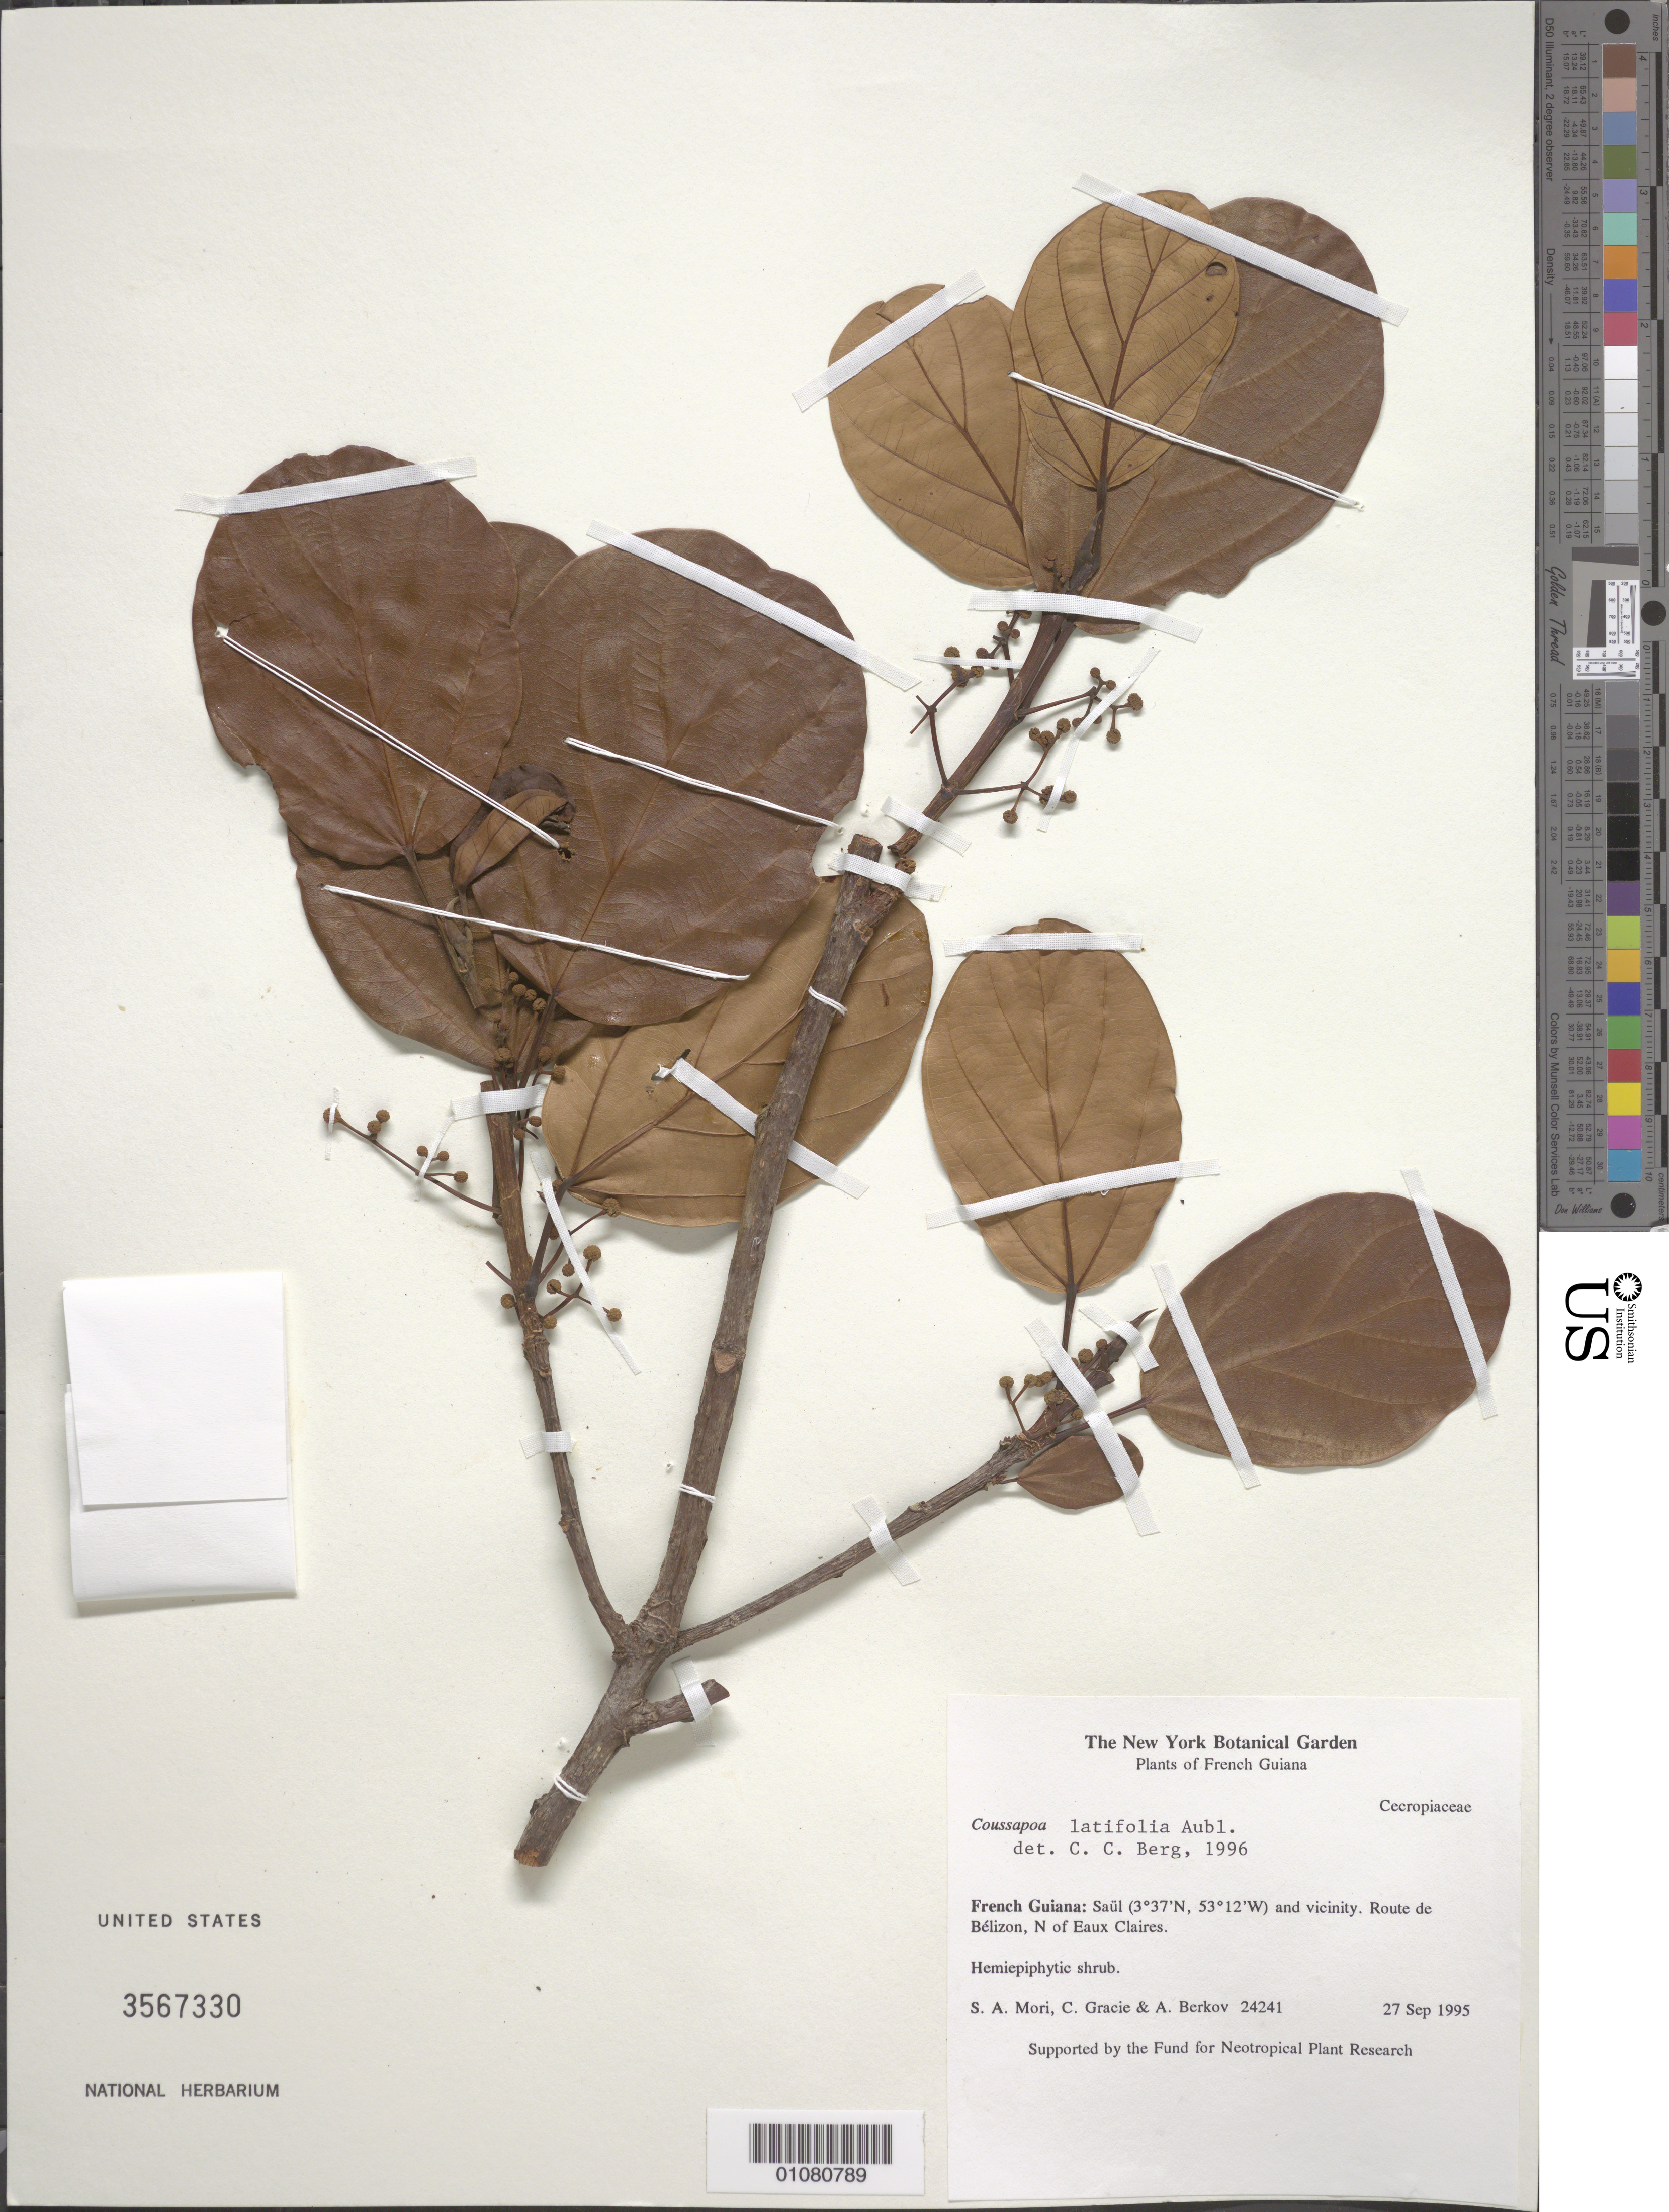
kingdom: Plantae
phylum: Tracheophyta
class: Magnoliopsida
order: Rosales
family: Urticaceae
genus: Coussapoa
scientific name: Coussapoa latifolia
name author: Aubl.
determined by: Berg, C. C.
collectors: S. Mori, C. A. Gracie & A. Berkov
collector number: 24241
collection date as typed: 27-Sep-95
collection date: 1995-09-27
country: French Guiana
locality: Saül and vic., Route de Bélizon, N of Eaux Claires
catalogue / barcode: US 3567330